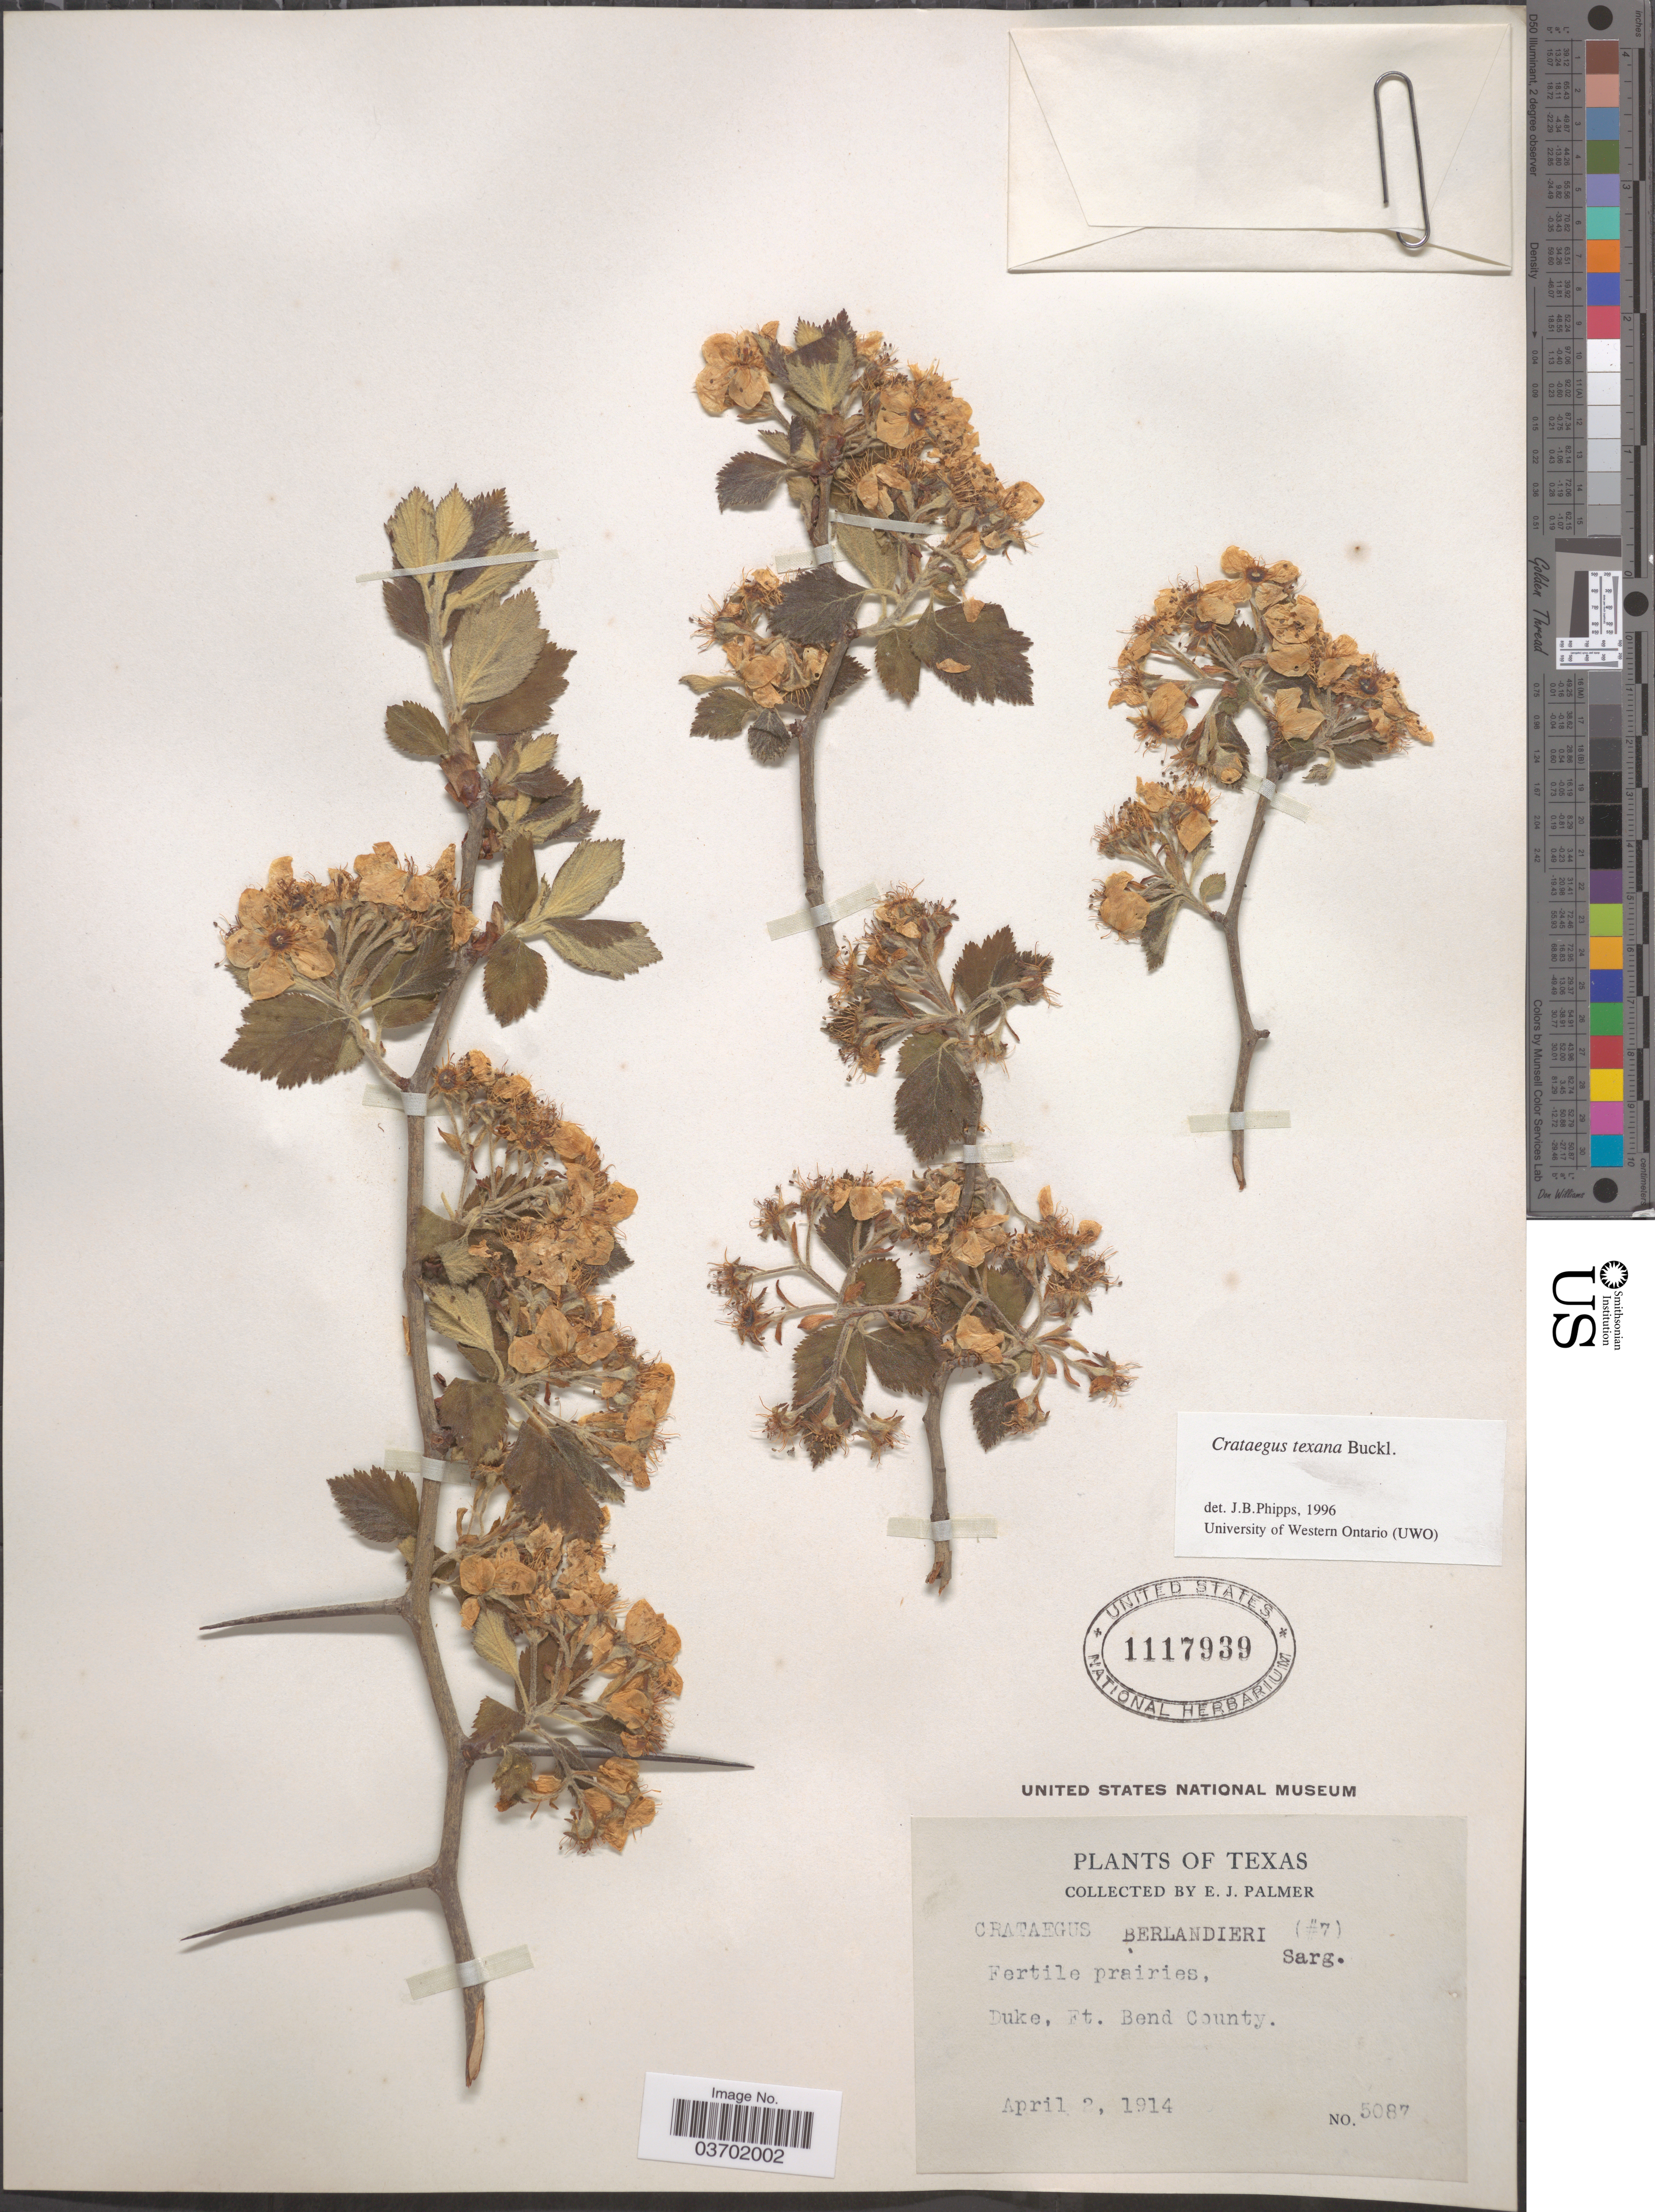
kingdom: Plantae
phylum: Tracheophyta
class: Magnoliopsida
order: Rosales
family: Rosaceae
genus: Crataegus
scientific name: Crataegus texana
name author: Buckley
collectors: E. J. Palmer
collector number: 5087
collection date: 1914-04-02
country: United States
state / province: Texas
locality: Fertile prairies, Duke, Ft. Bend County.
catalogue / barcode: US 1117939